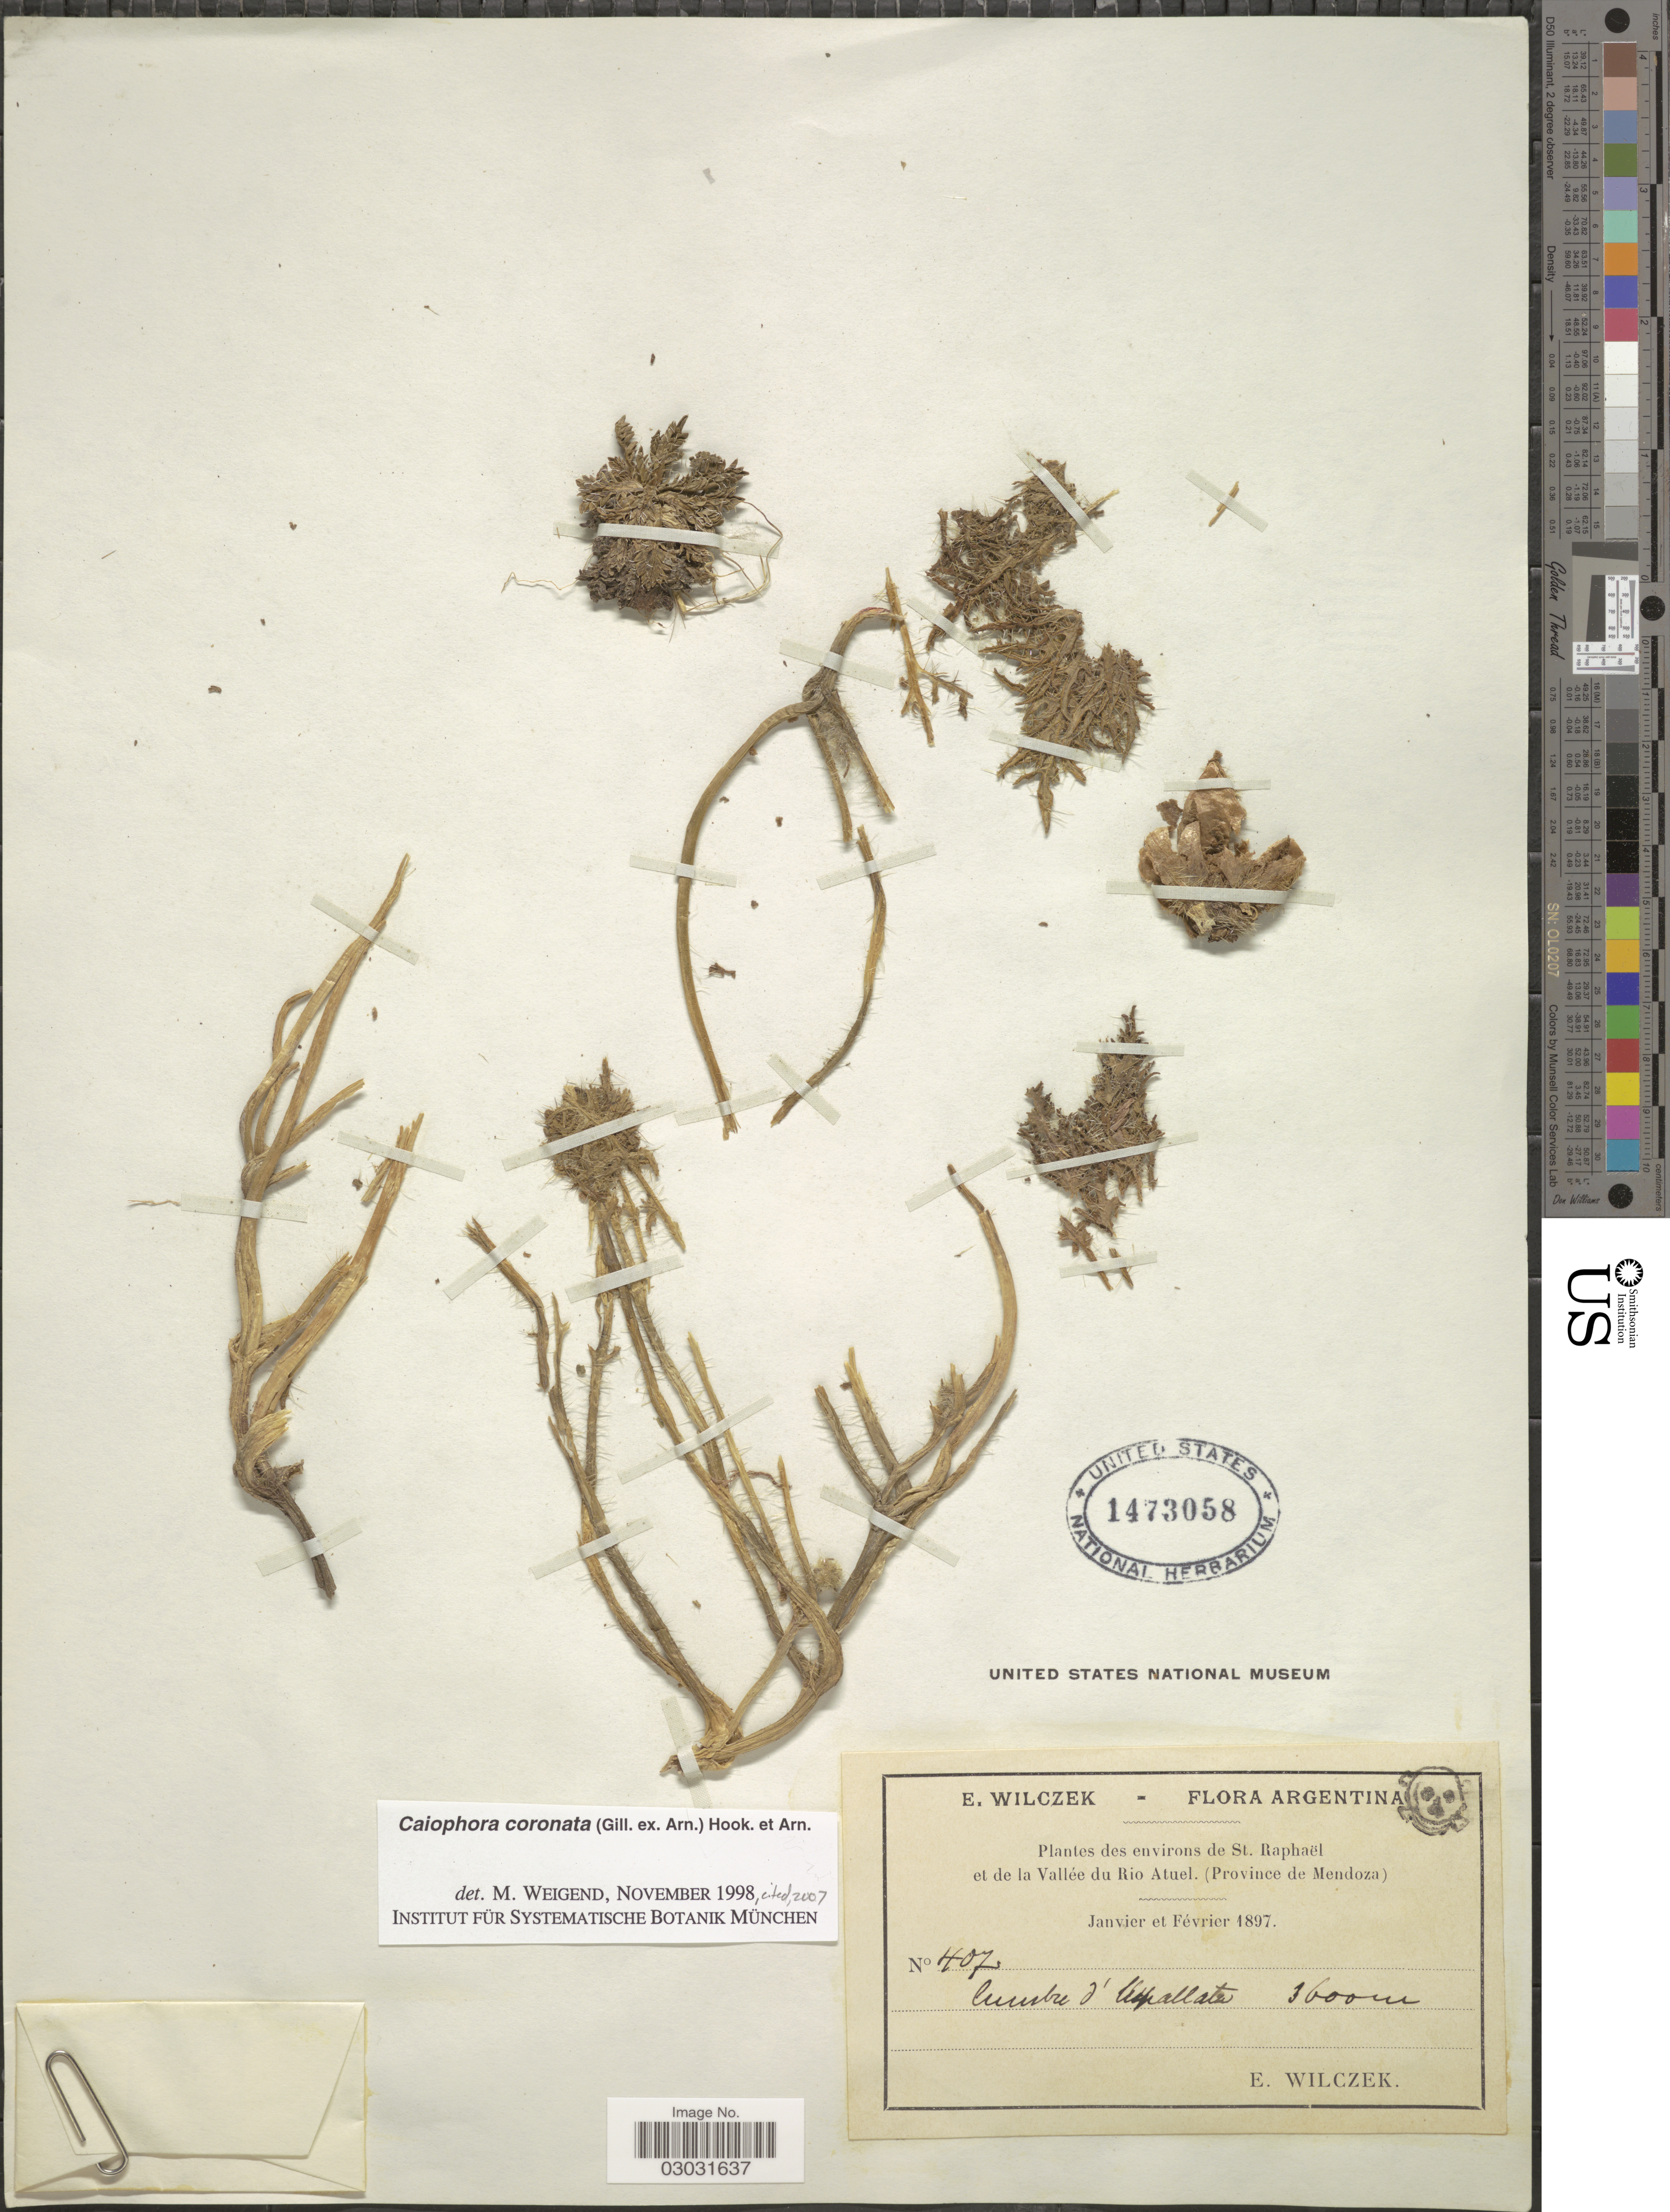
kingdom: Plantae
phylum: Tracheophyta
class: Magnoliopsida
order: Cornales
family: Loasaceae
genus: Caiophora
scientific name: Caiophora coronata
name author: (Gillies ex Arn.) Hook. & Arn.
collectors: E. Wilczek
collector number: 407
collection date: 1897-01/1897-02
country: Argentina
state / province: Mendoza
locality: Environs de St. Raphaël et de la Vallée du Rio Atuel.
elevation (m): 3600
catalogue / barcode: US 1473058